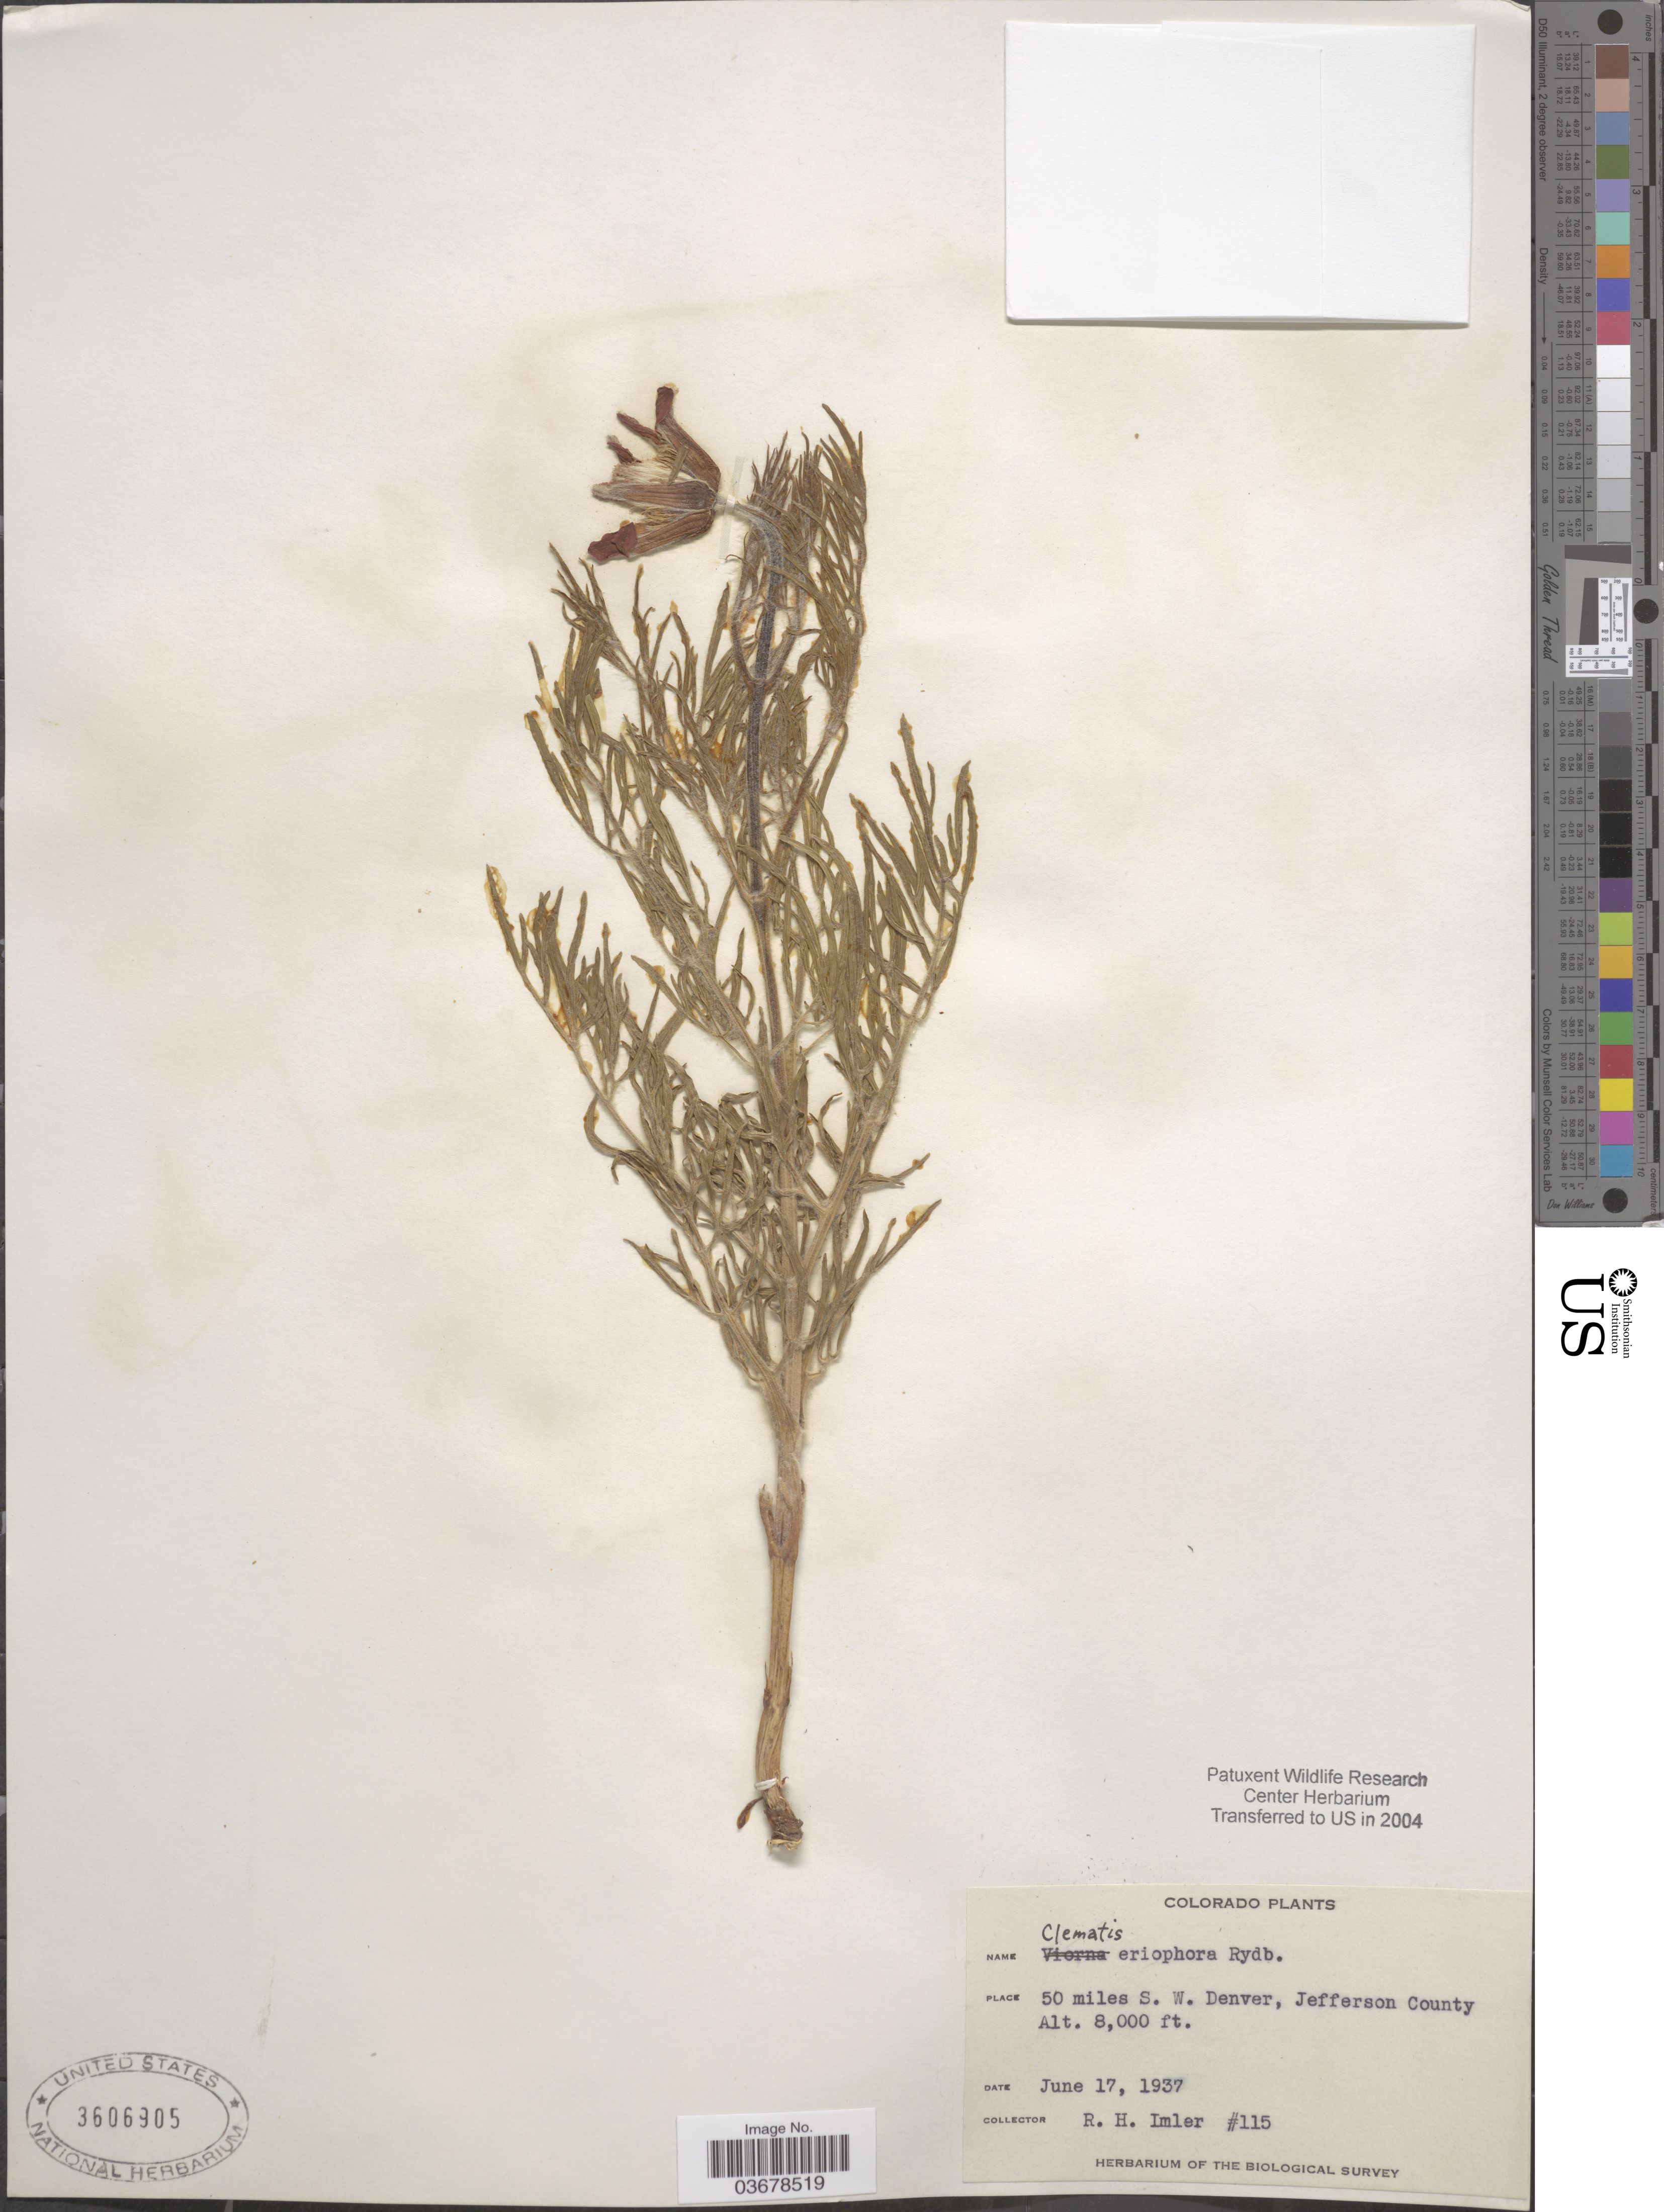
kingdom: Plantae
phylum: Tracheophyta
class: Magnoliopsida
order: Ranunculales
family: Ranunculaceae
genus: Clematis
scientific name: Clematis hirsutissima var. hirsutissima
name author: Pursh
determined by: Strong, M. T., (US), Smithsonian Institution - National Museum of Natural History (UNITED STATES)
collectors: R. Imler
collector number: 115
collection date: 1937-06-17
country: United States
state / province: Colorado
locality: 50 miles S. W. Denver, Jefferson County.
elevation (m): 2438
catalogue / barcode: US 3606905